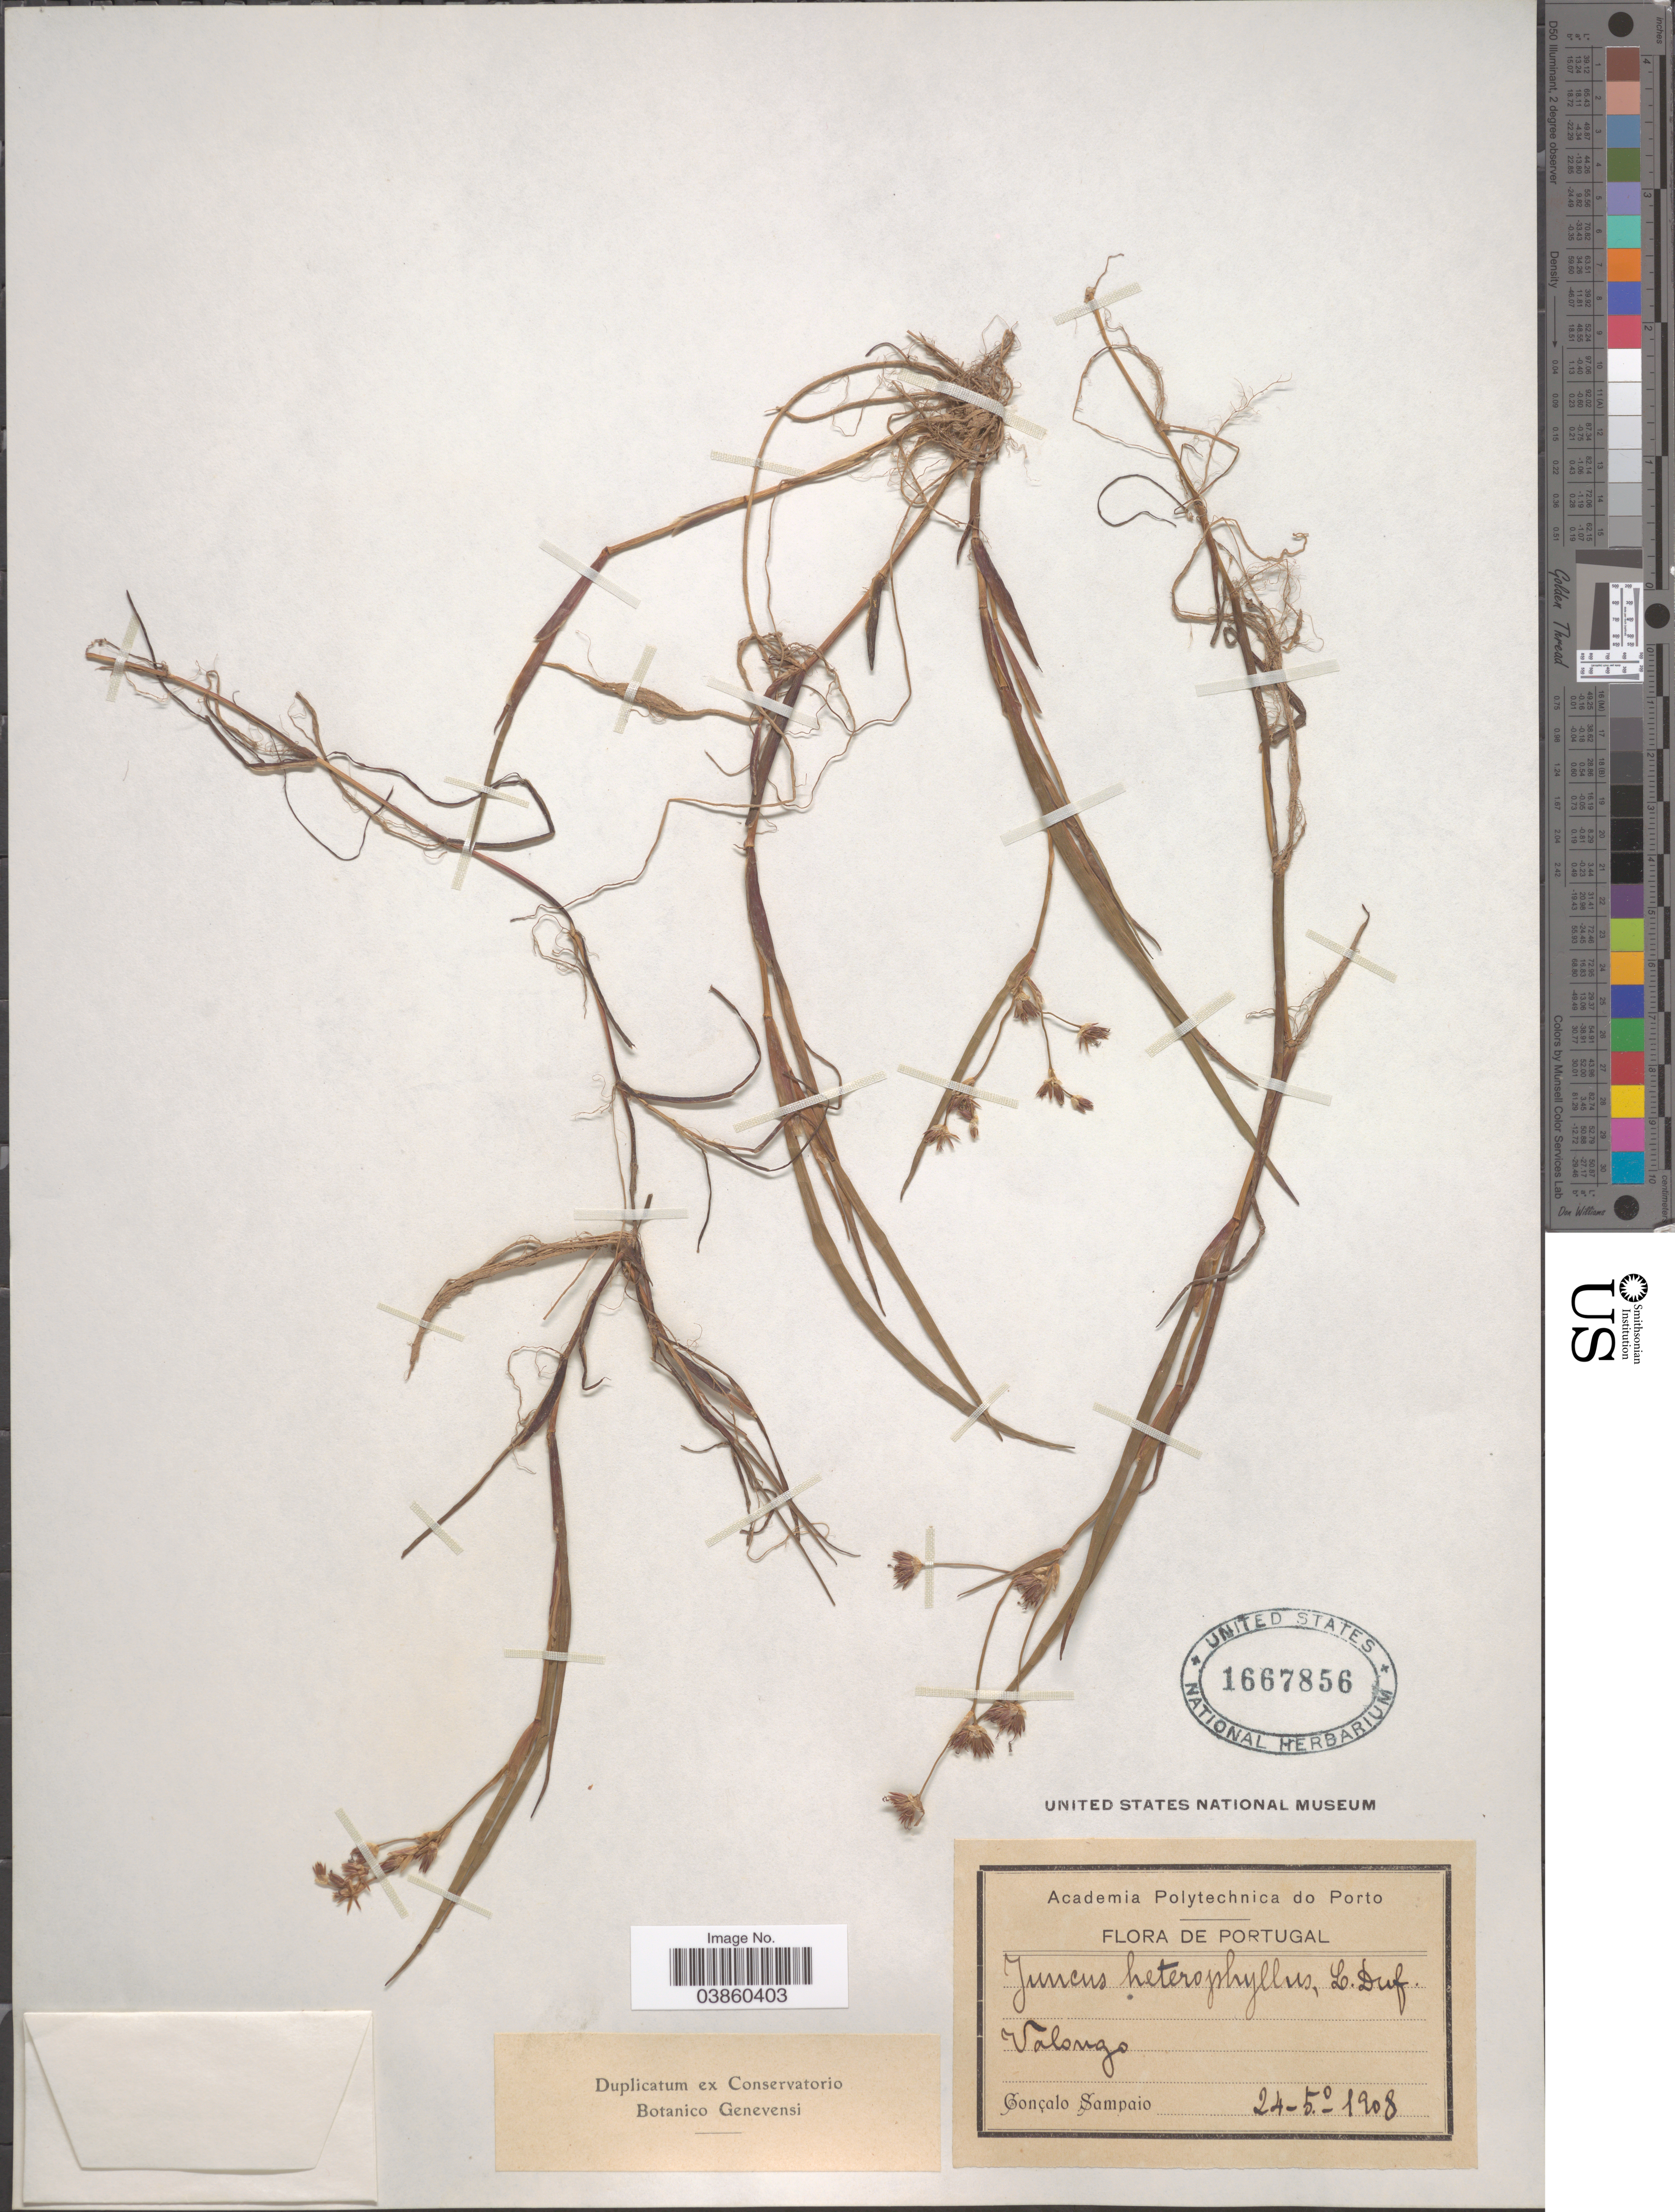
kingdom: Plantae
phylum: Tracheophyta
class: Liliopsida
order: Poales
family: Juncaceae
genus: Juncus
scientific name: Juncus heterophyllus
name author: Dufour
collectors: G. A. Sampaio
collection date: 1908-05-24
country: Portugal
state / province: Porto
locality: Valongo.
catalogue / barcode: US 1667856